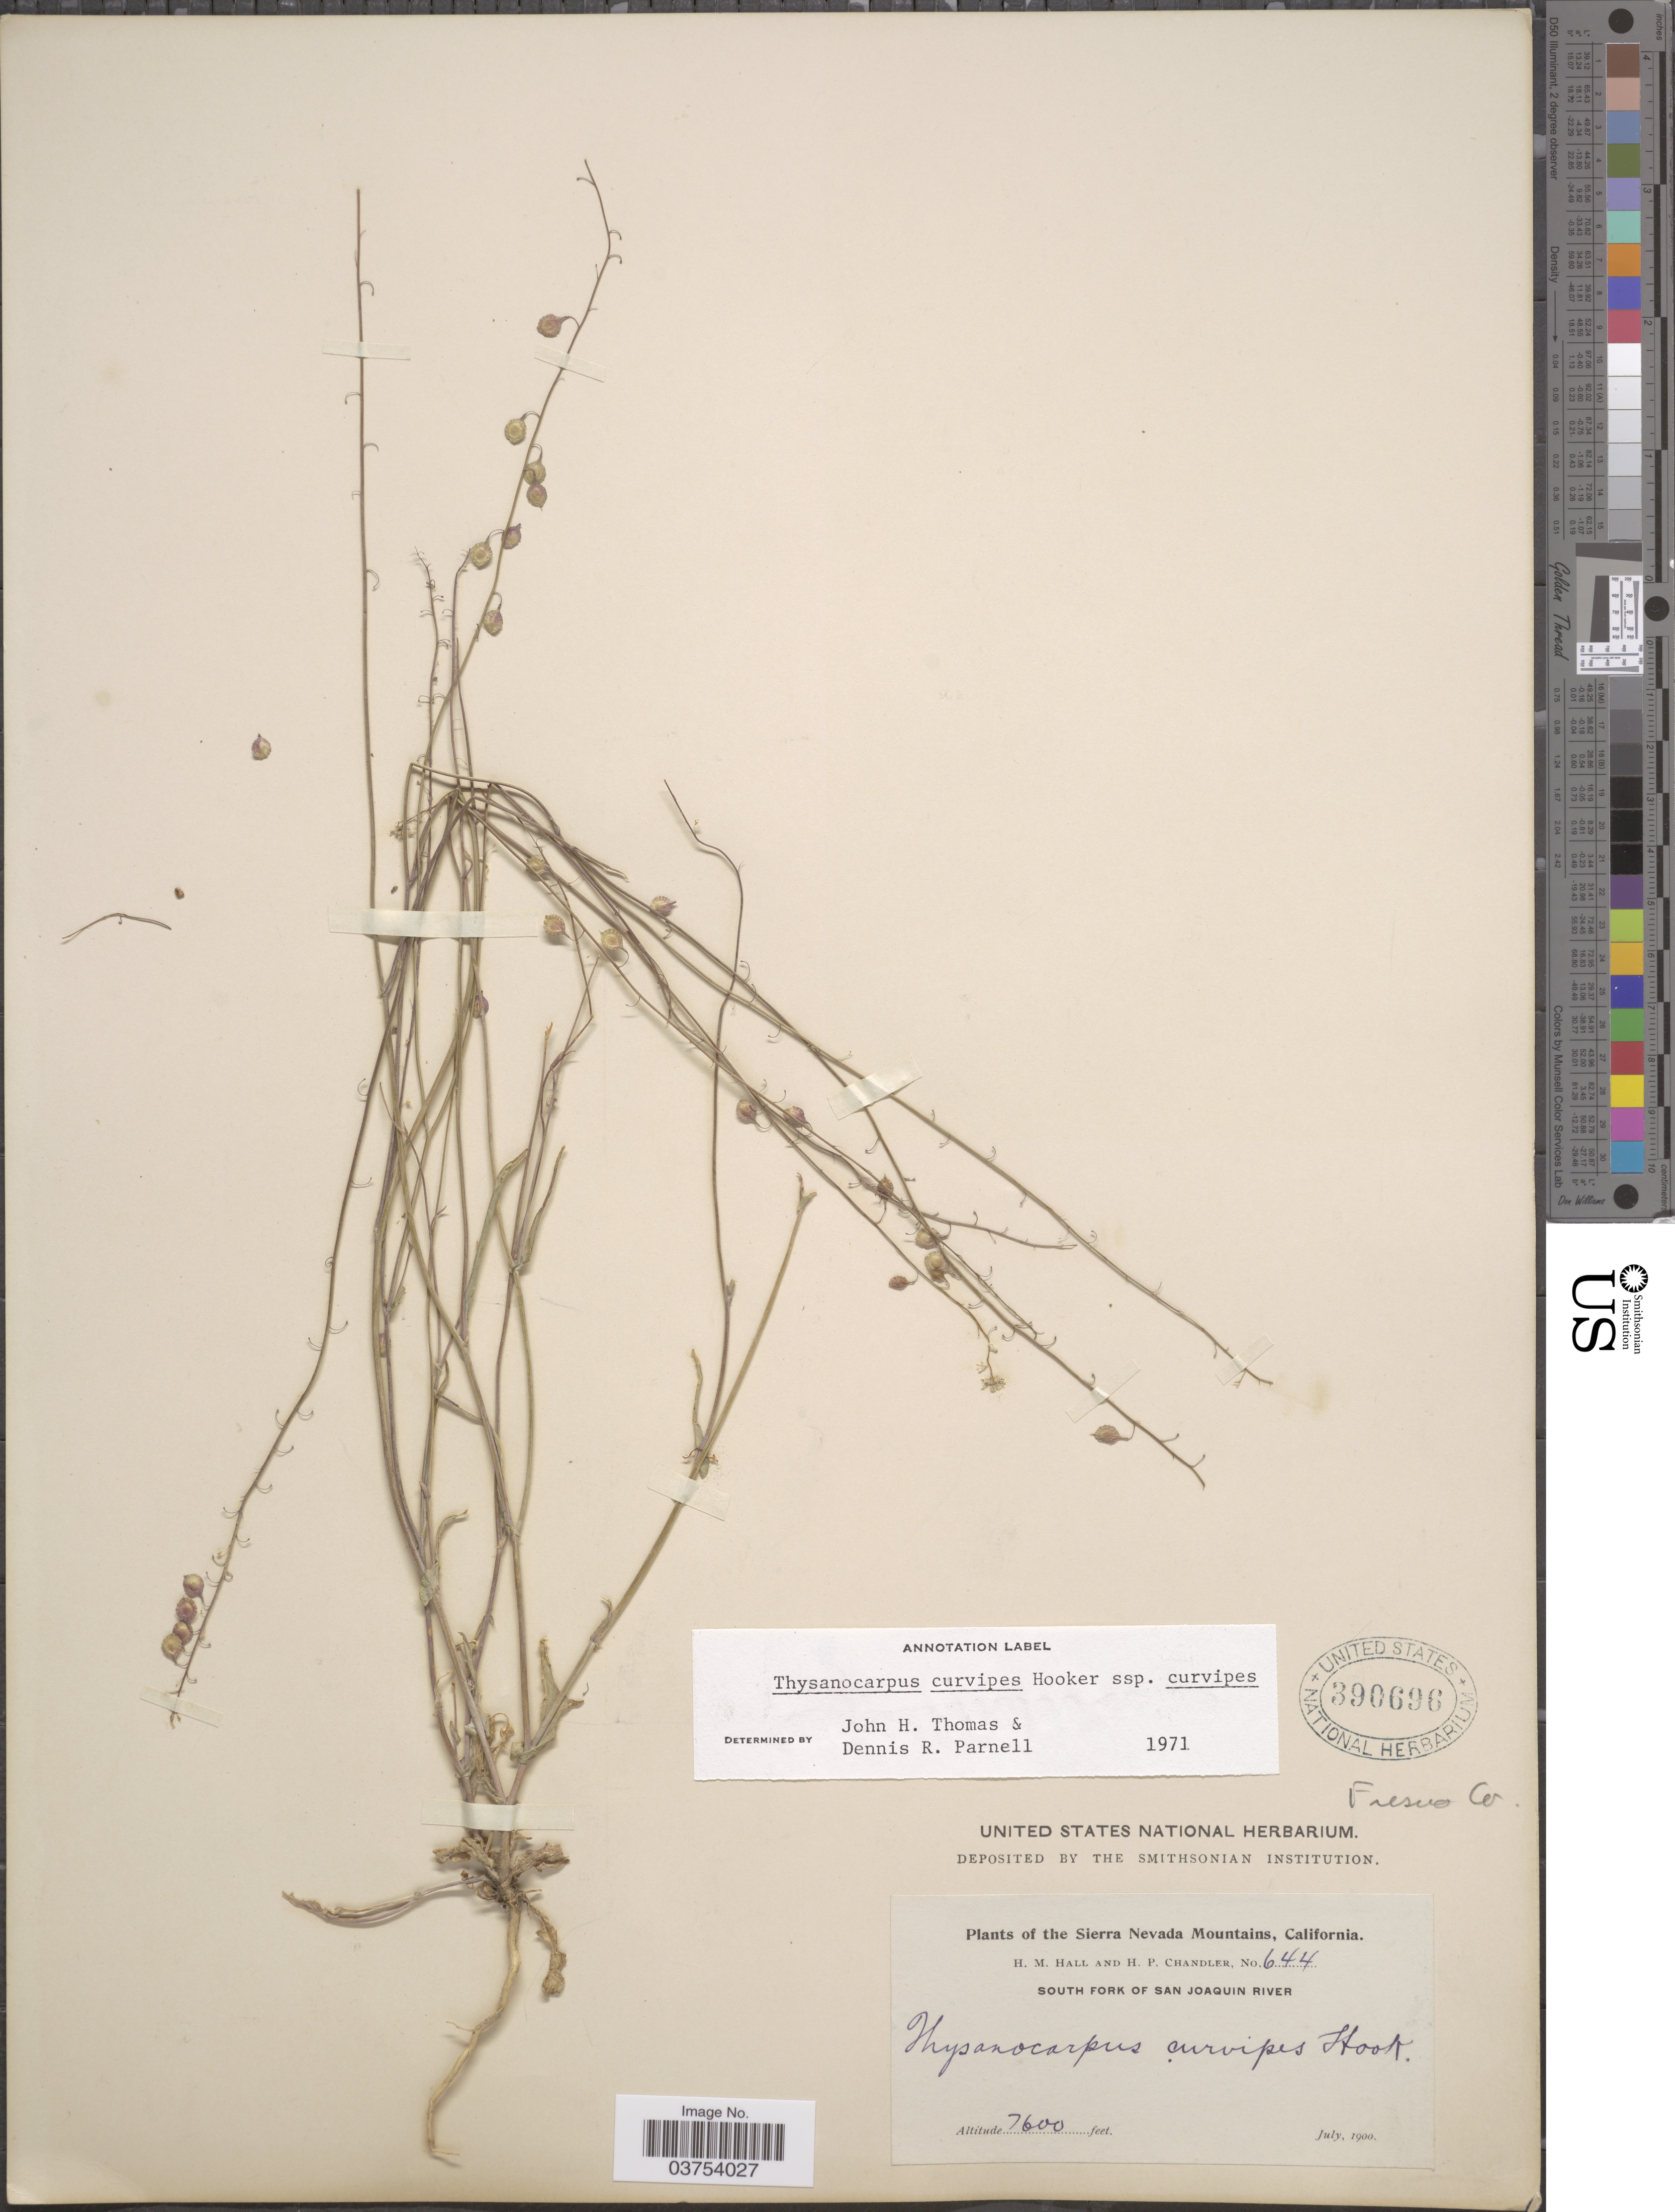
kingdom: Plantae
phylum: Tracheophyta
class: Magnoliopsida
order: Brassicales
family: Brassicaceae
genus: Thysanocarpus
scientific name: Thysanocarpus curvipes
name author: Hook.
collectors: H. M. Hall & H. Chandler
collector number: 644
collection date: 1900-07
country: United States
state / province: California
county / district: Fresno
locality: The Sierra Nevada Mountains. South Fork of San Joaquin River. Fresno Co.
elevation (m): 2316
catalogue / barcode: US 390696